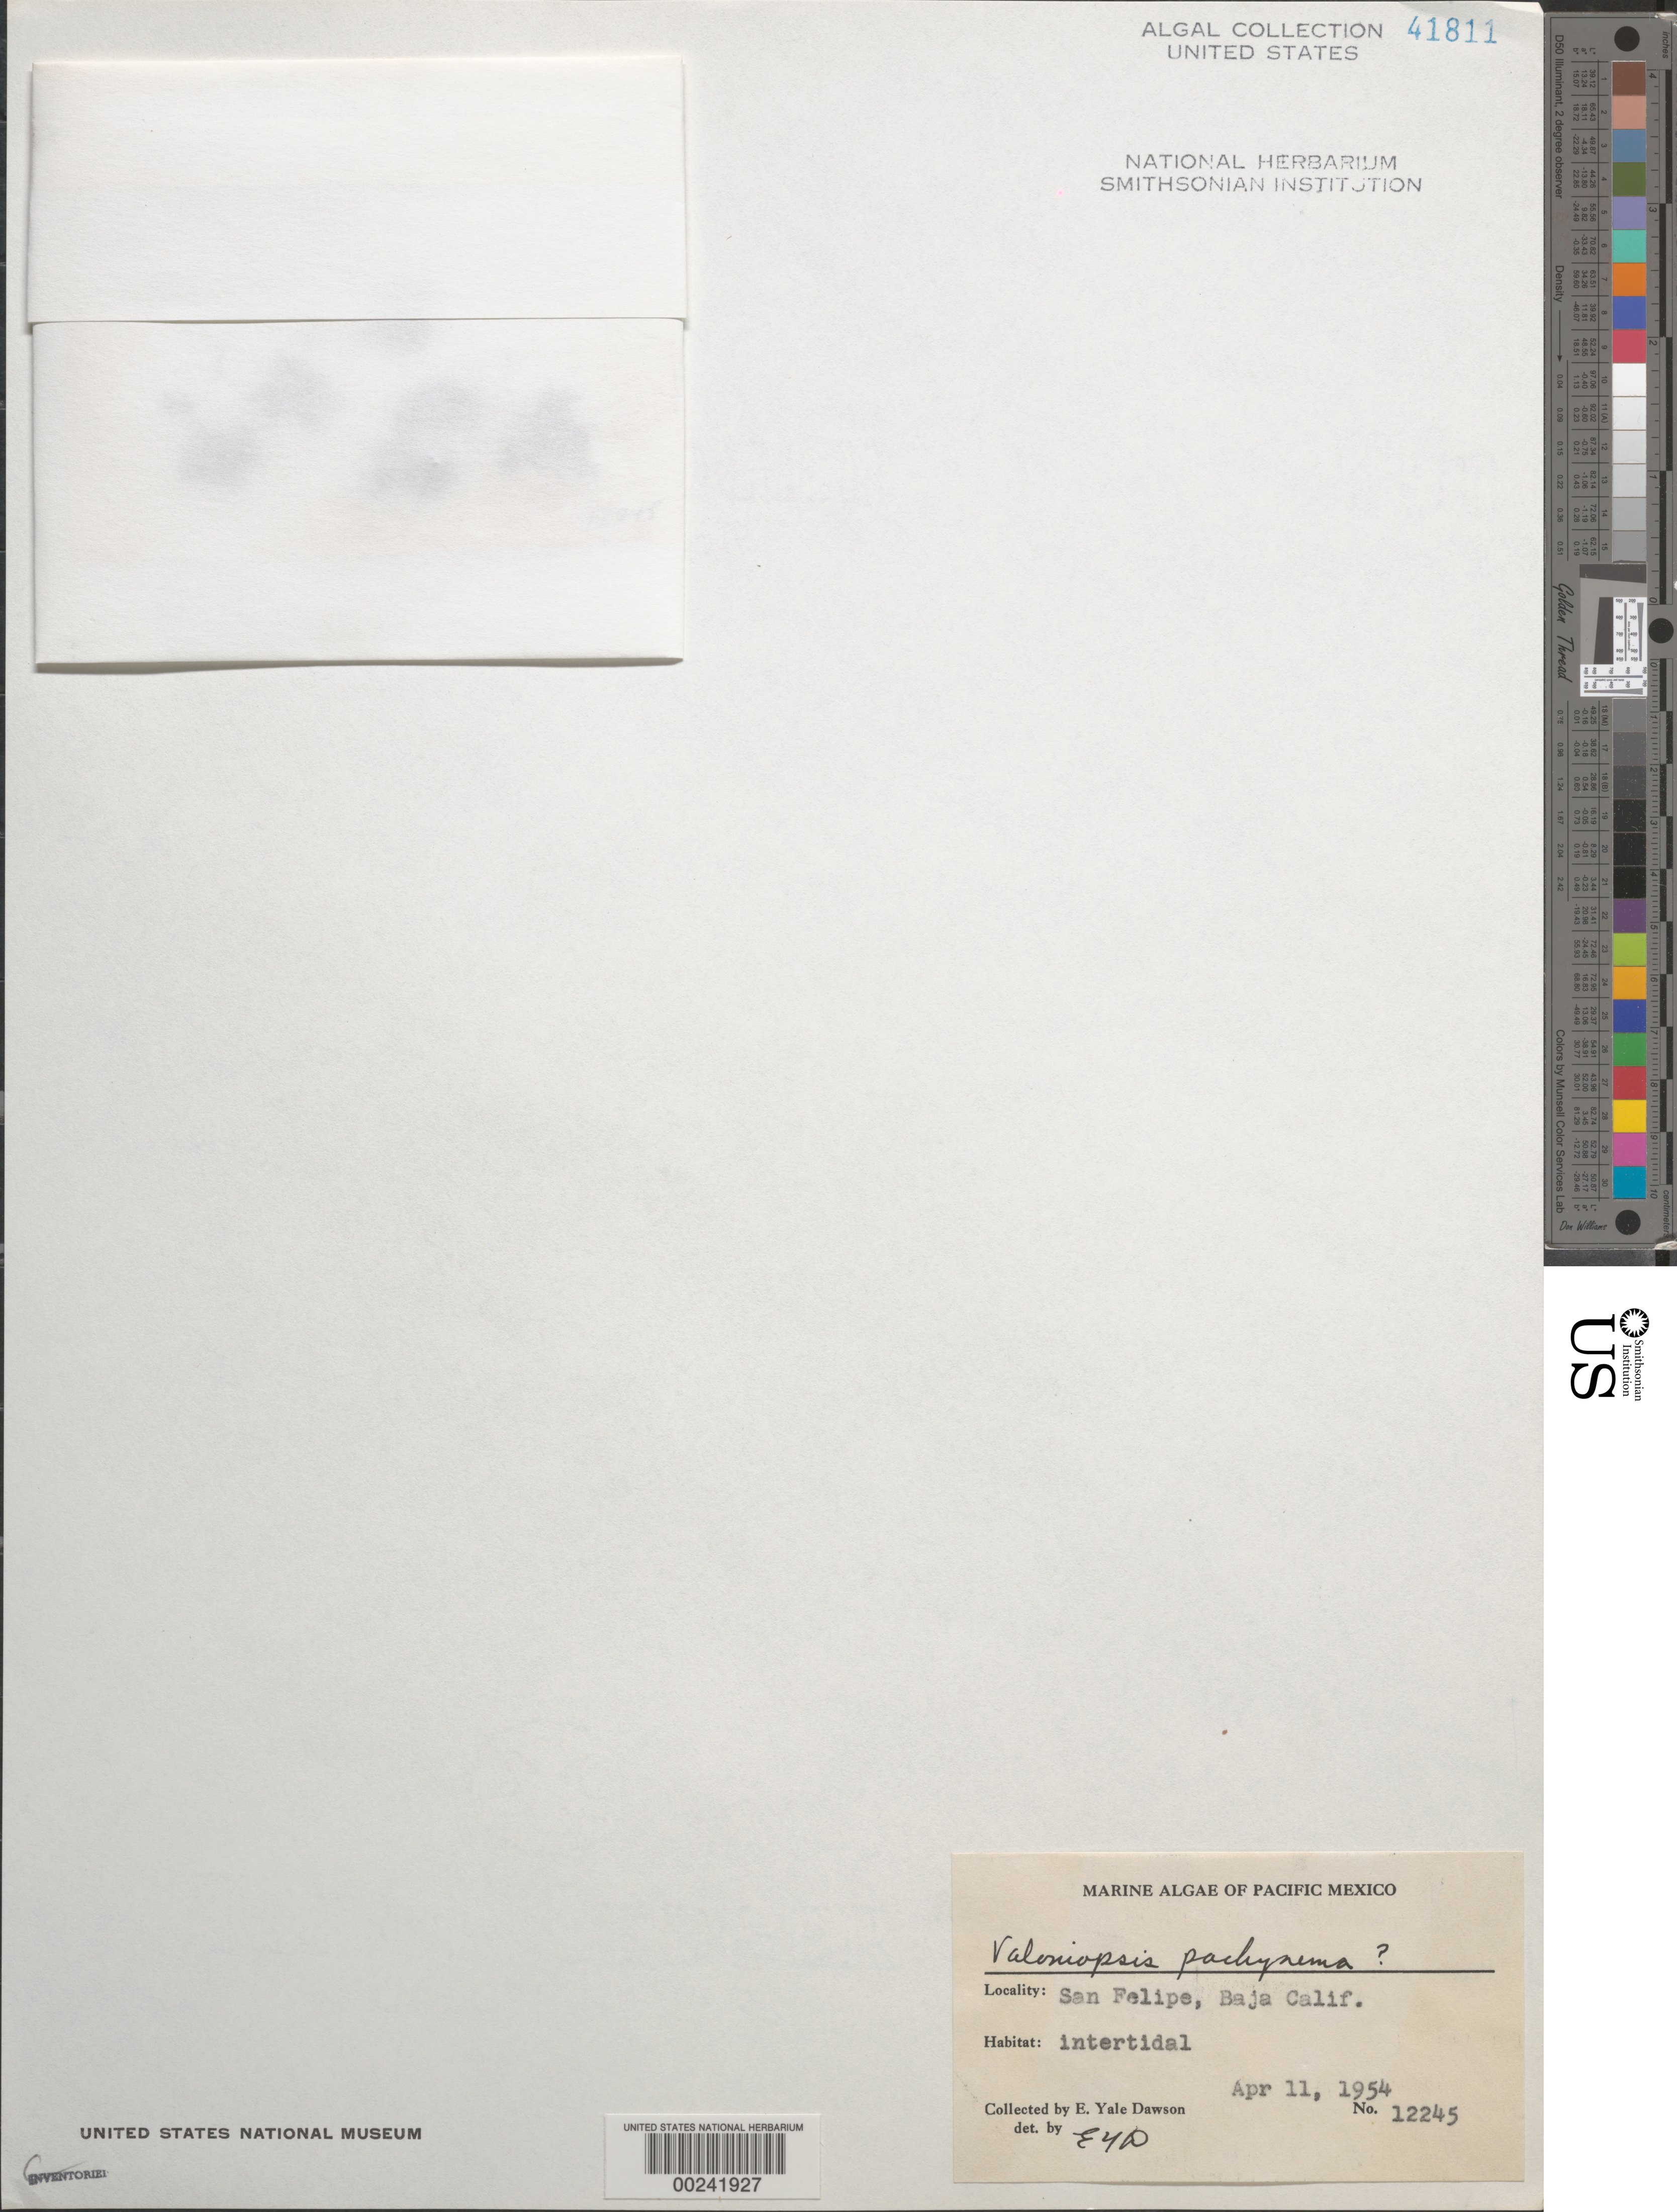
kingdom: Plantae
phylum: Chlorophyta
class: Ulvophyceae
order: Siphonocladales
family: Valoniaceae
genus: Valoniopsis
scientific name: Valoniopsis pachynema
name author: (G. Martens) Børgesen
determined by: Dawson, E. Y.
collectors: E. Y. Dawson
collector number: EYD 12245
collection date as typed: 11 Apr 1954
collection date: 1954-04-11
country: Mexico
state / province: Baja California Norte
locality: San Felipe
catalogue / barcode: US 41811